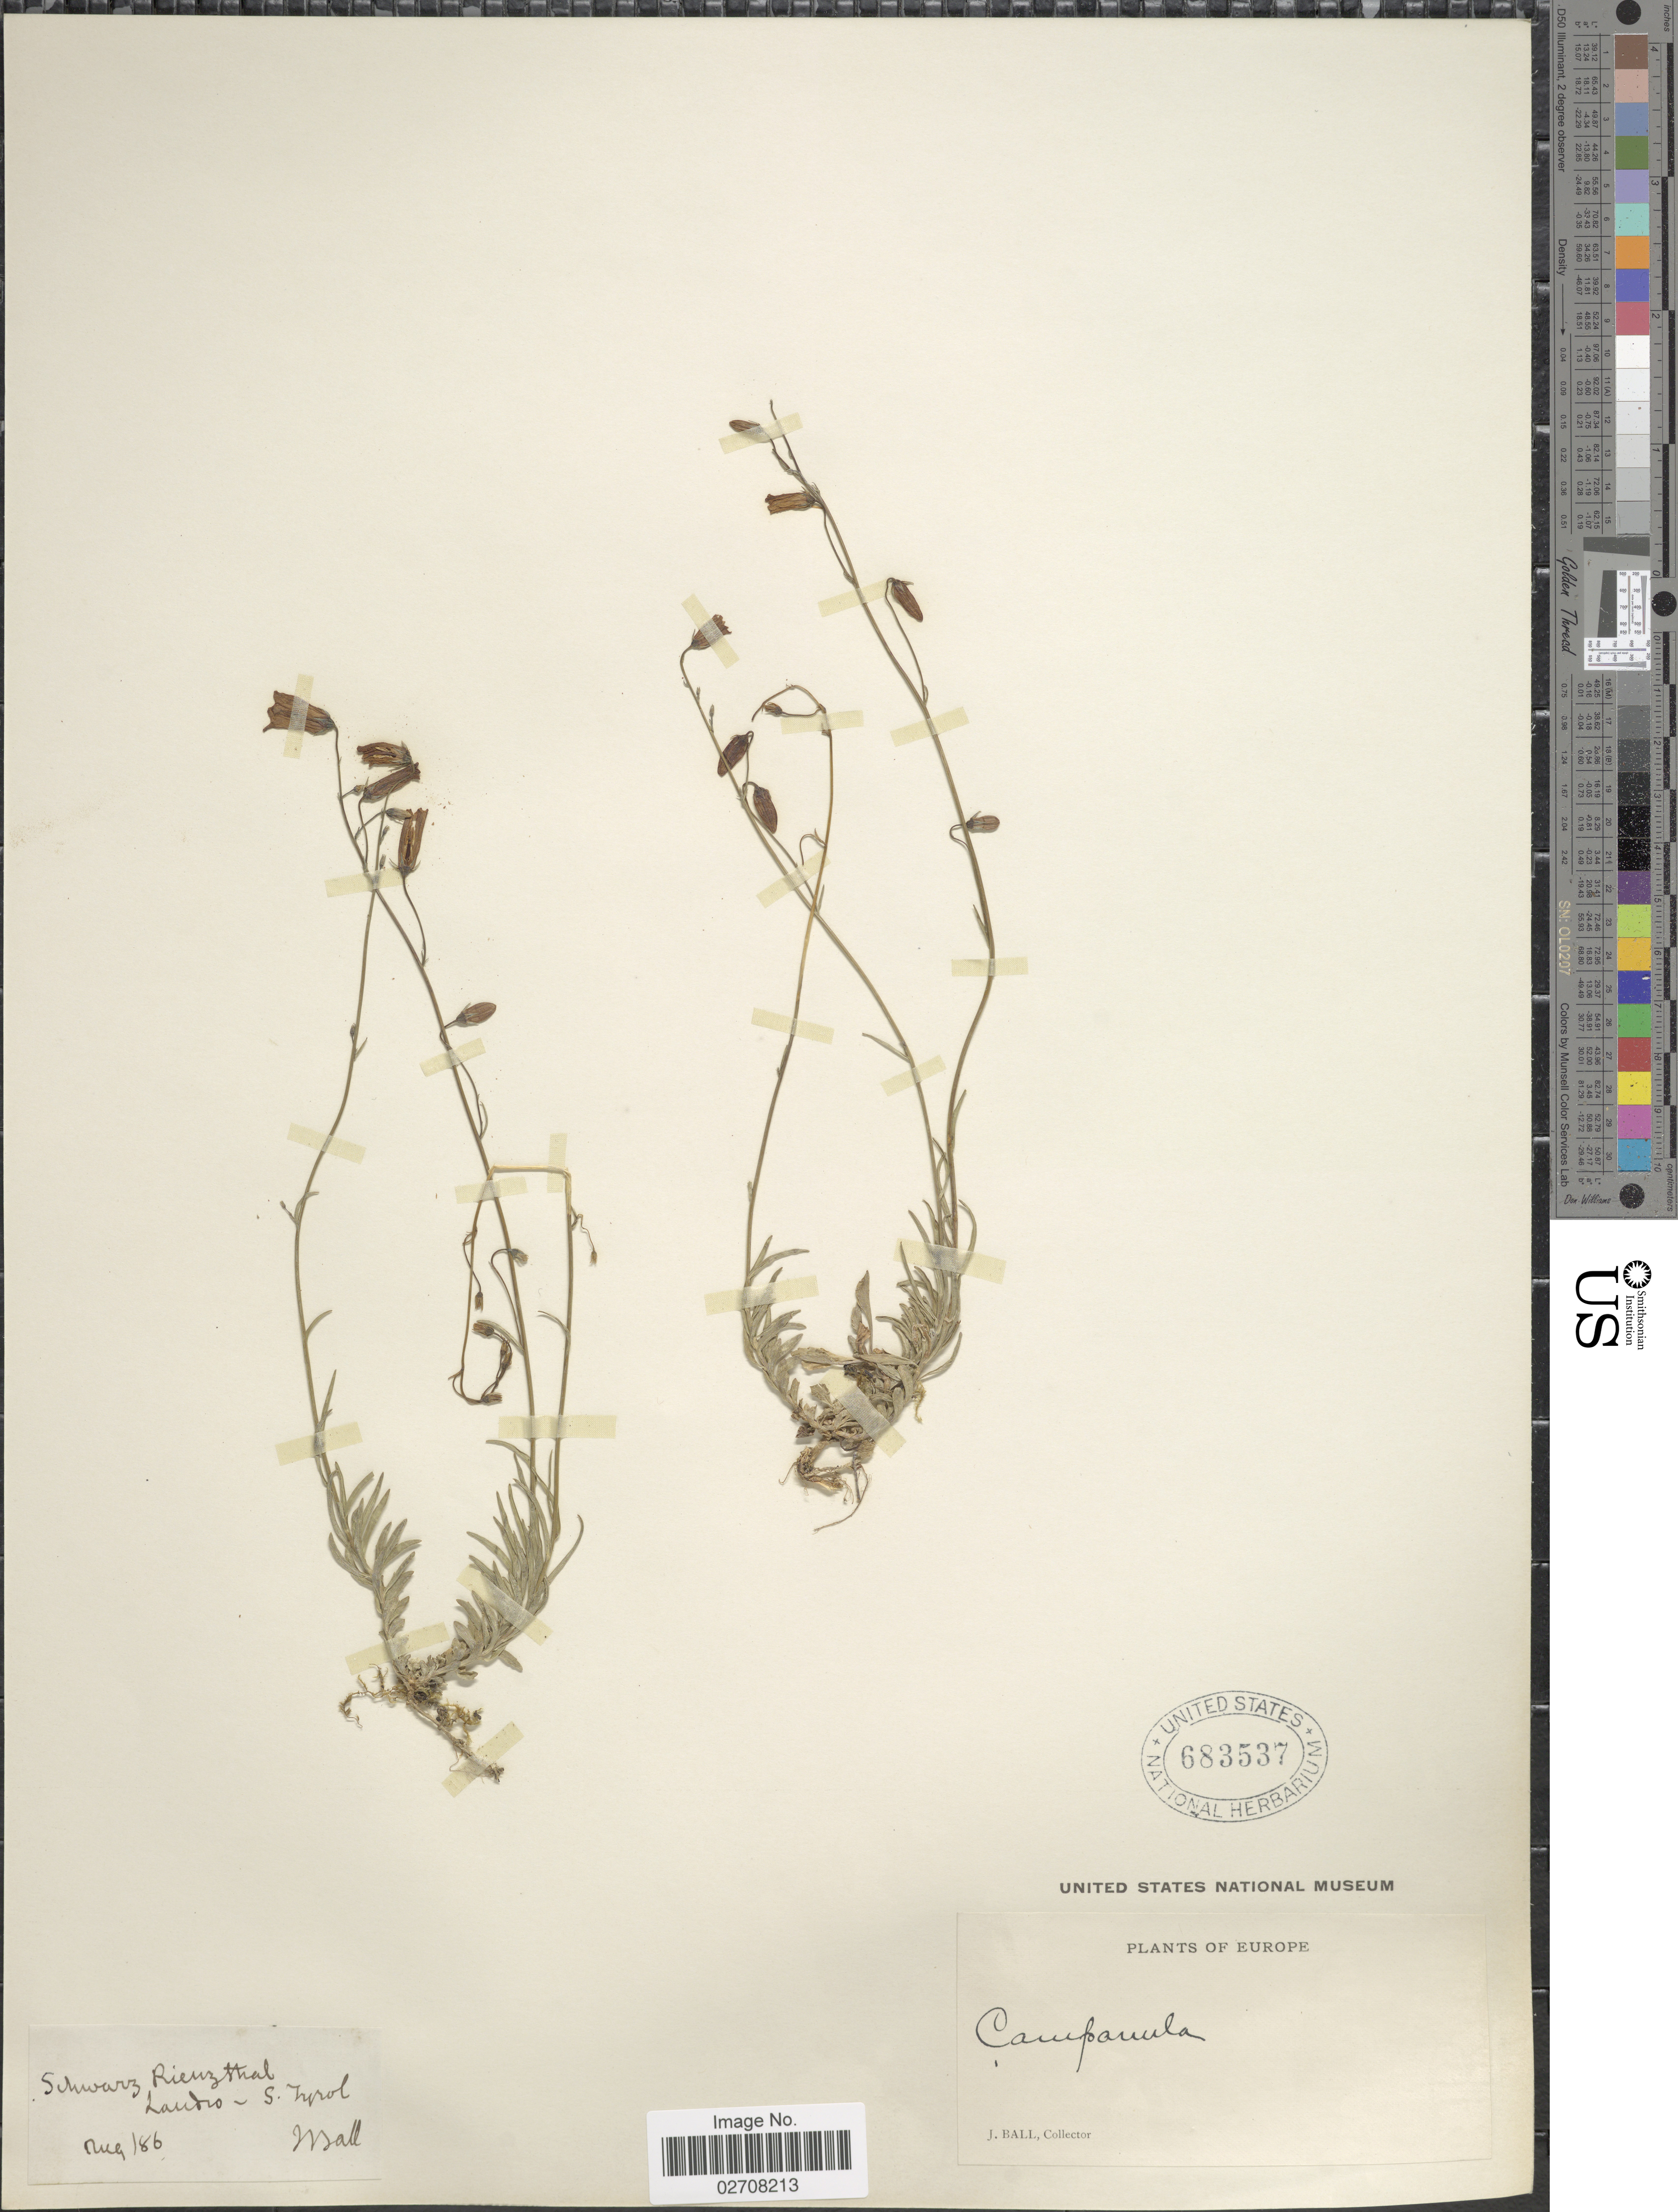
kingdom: Plantae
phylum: Tracheophyta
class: Magnoliopsida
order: Asterales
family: Campanulaceae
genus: Campanula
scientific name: Campanula sp.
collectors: J. Ball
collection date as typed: Transcribed d/m/y: /8/86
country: Italy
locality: Schwarz Rienzthal. Landro - S. Tyrol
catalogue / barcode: US 683537